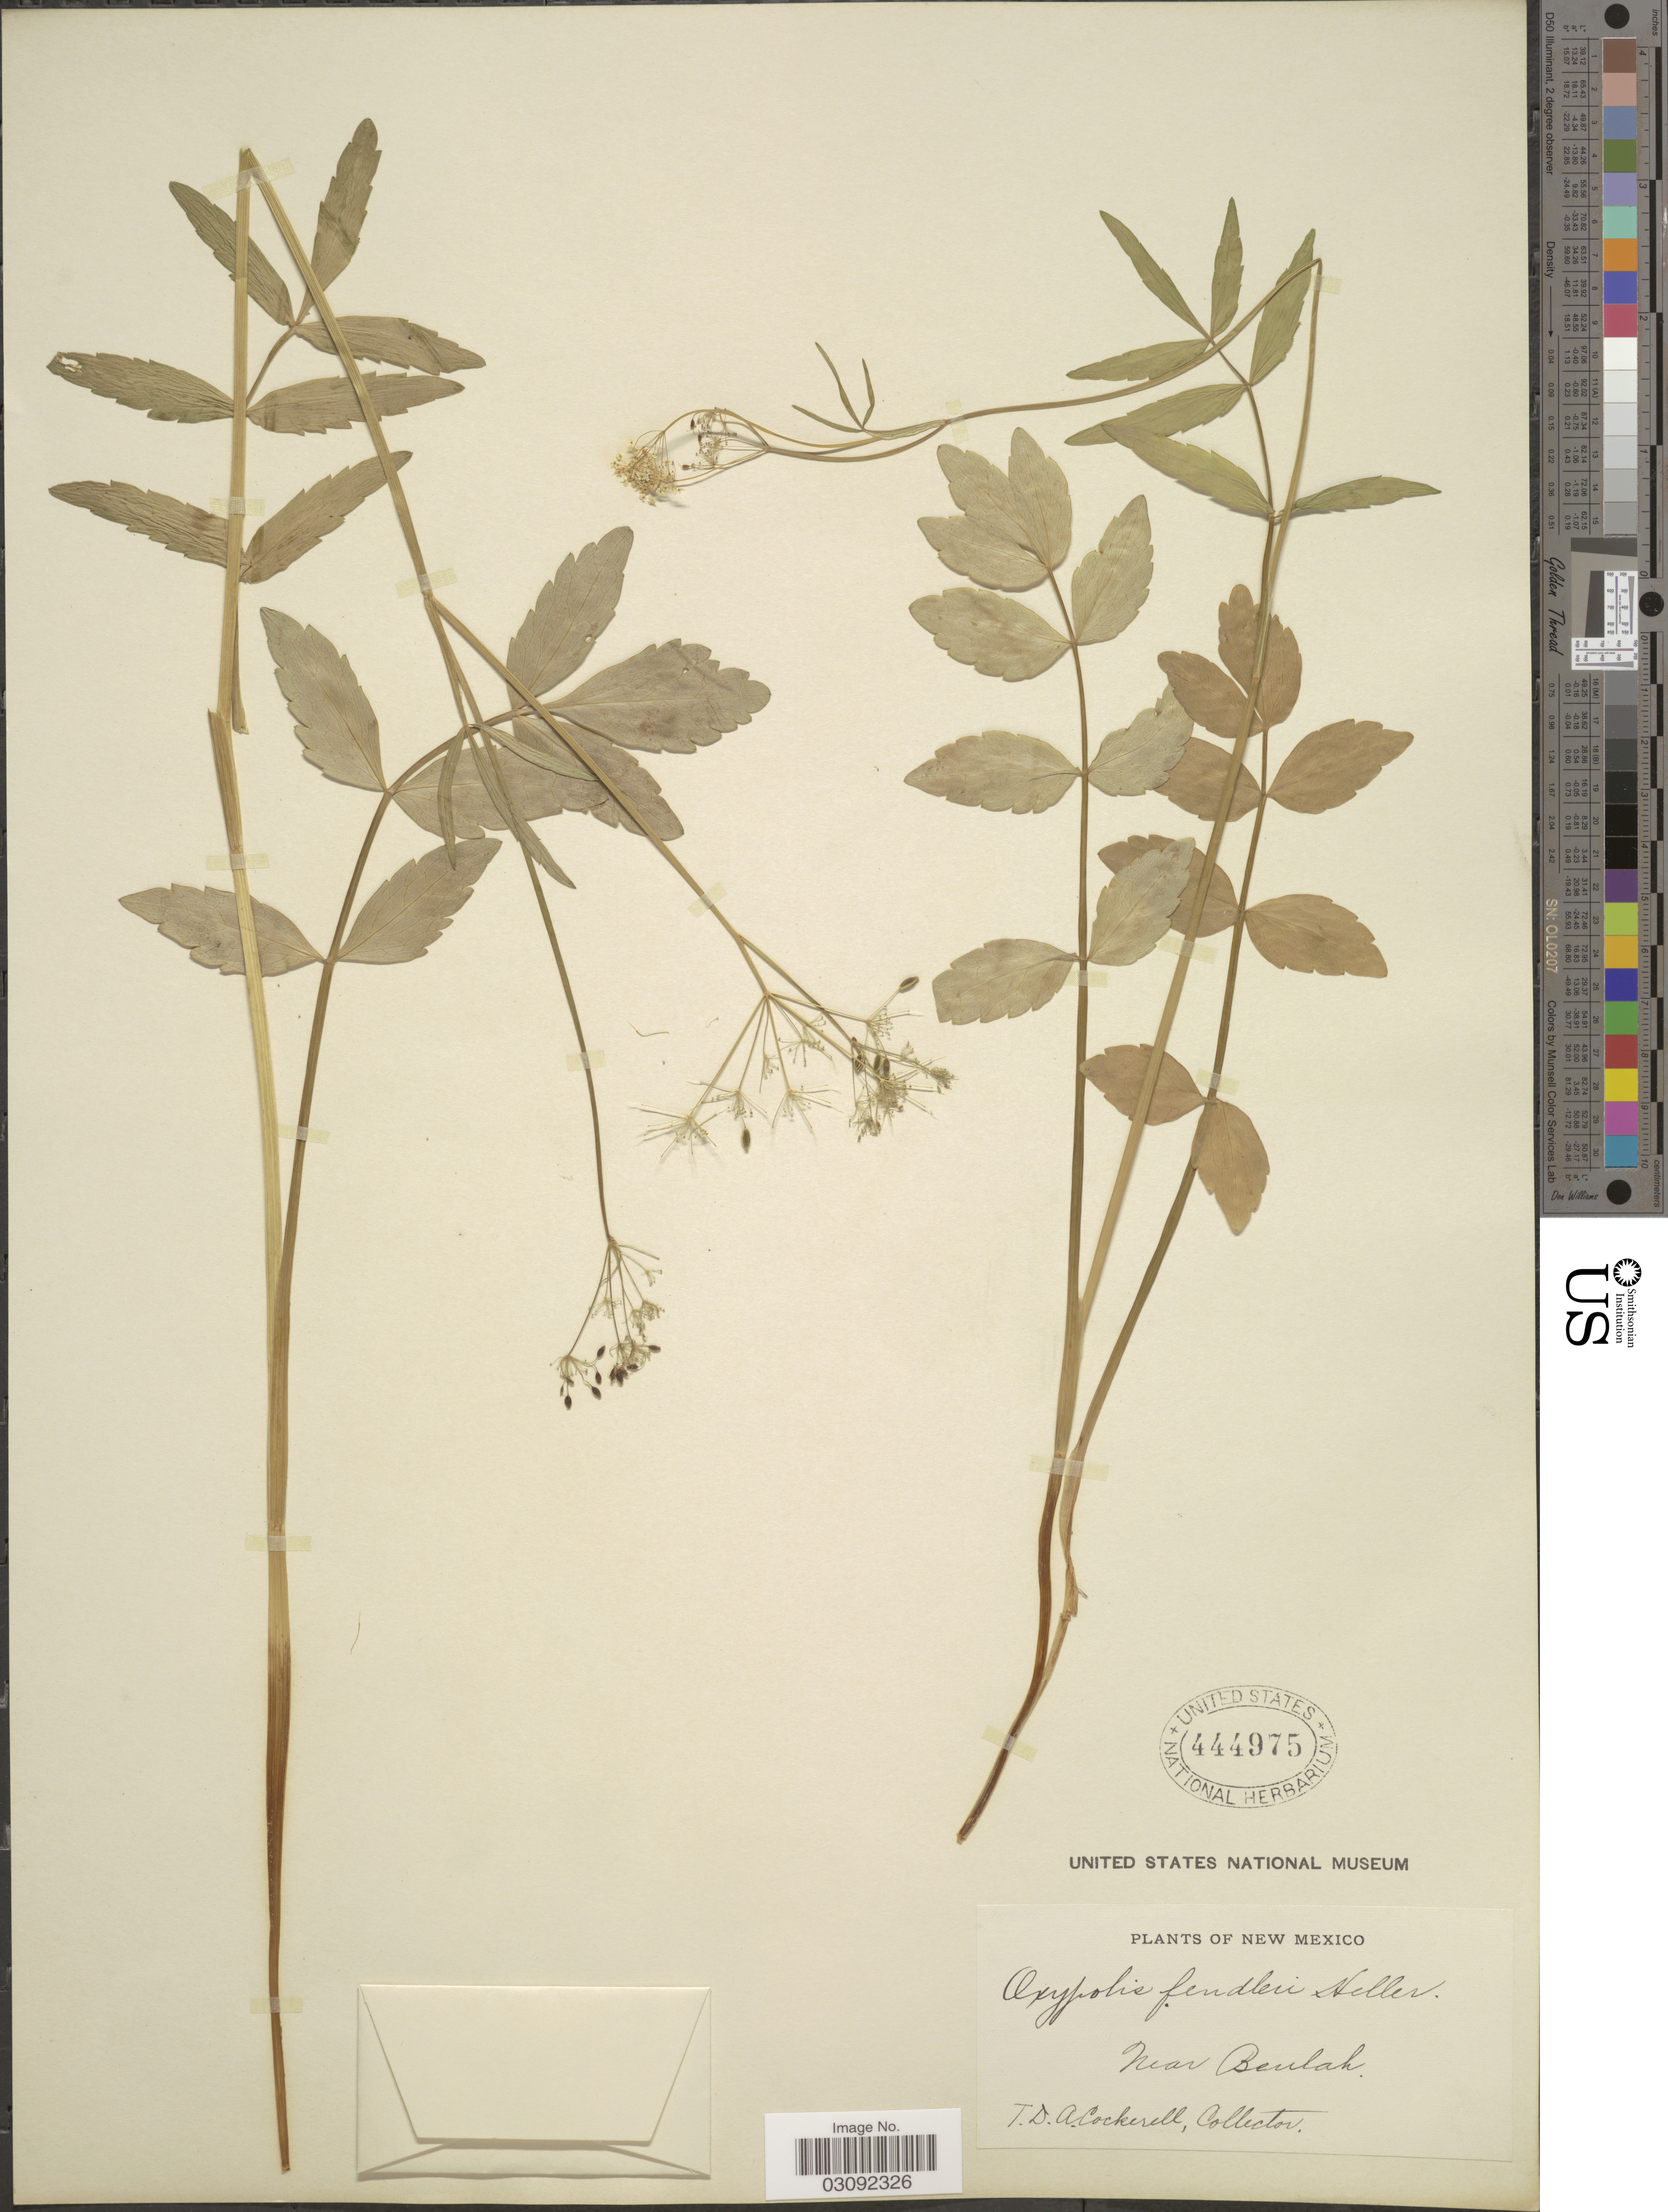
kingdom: Plantae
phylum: Tracheophyta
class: Magnoliopsida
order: Apiales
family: Apiaceae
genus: Oxypolis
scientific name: Oxypolis fendleri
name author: (A. Gray) A. Heller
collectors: T. Cockerell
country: United States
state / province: New Mexico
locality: Near Beulah.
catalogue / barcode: US 444975